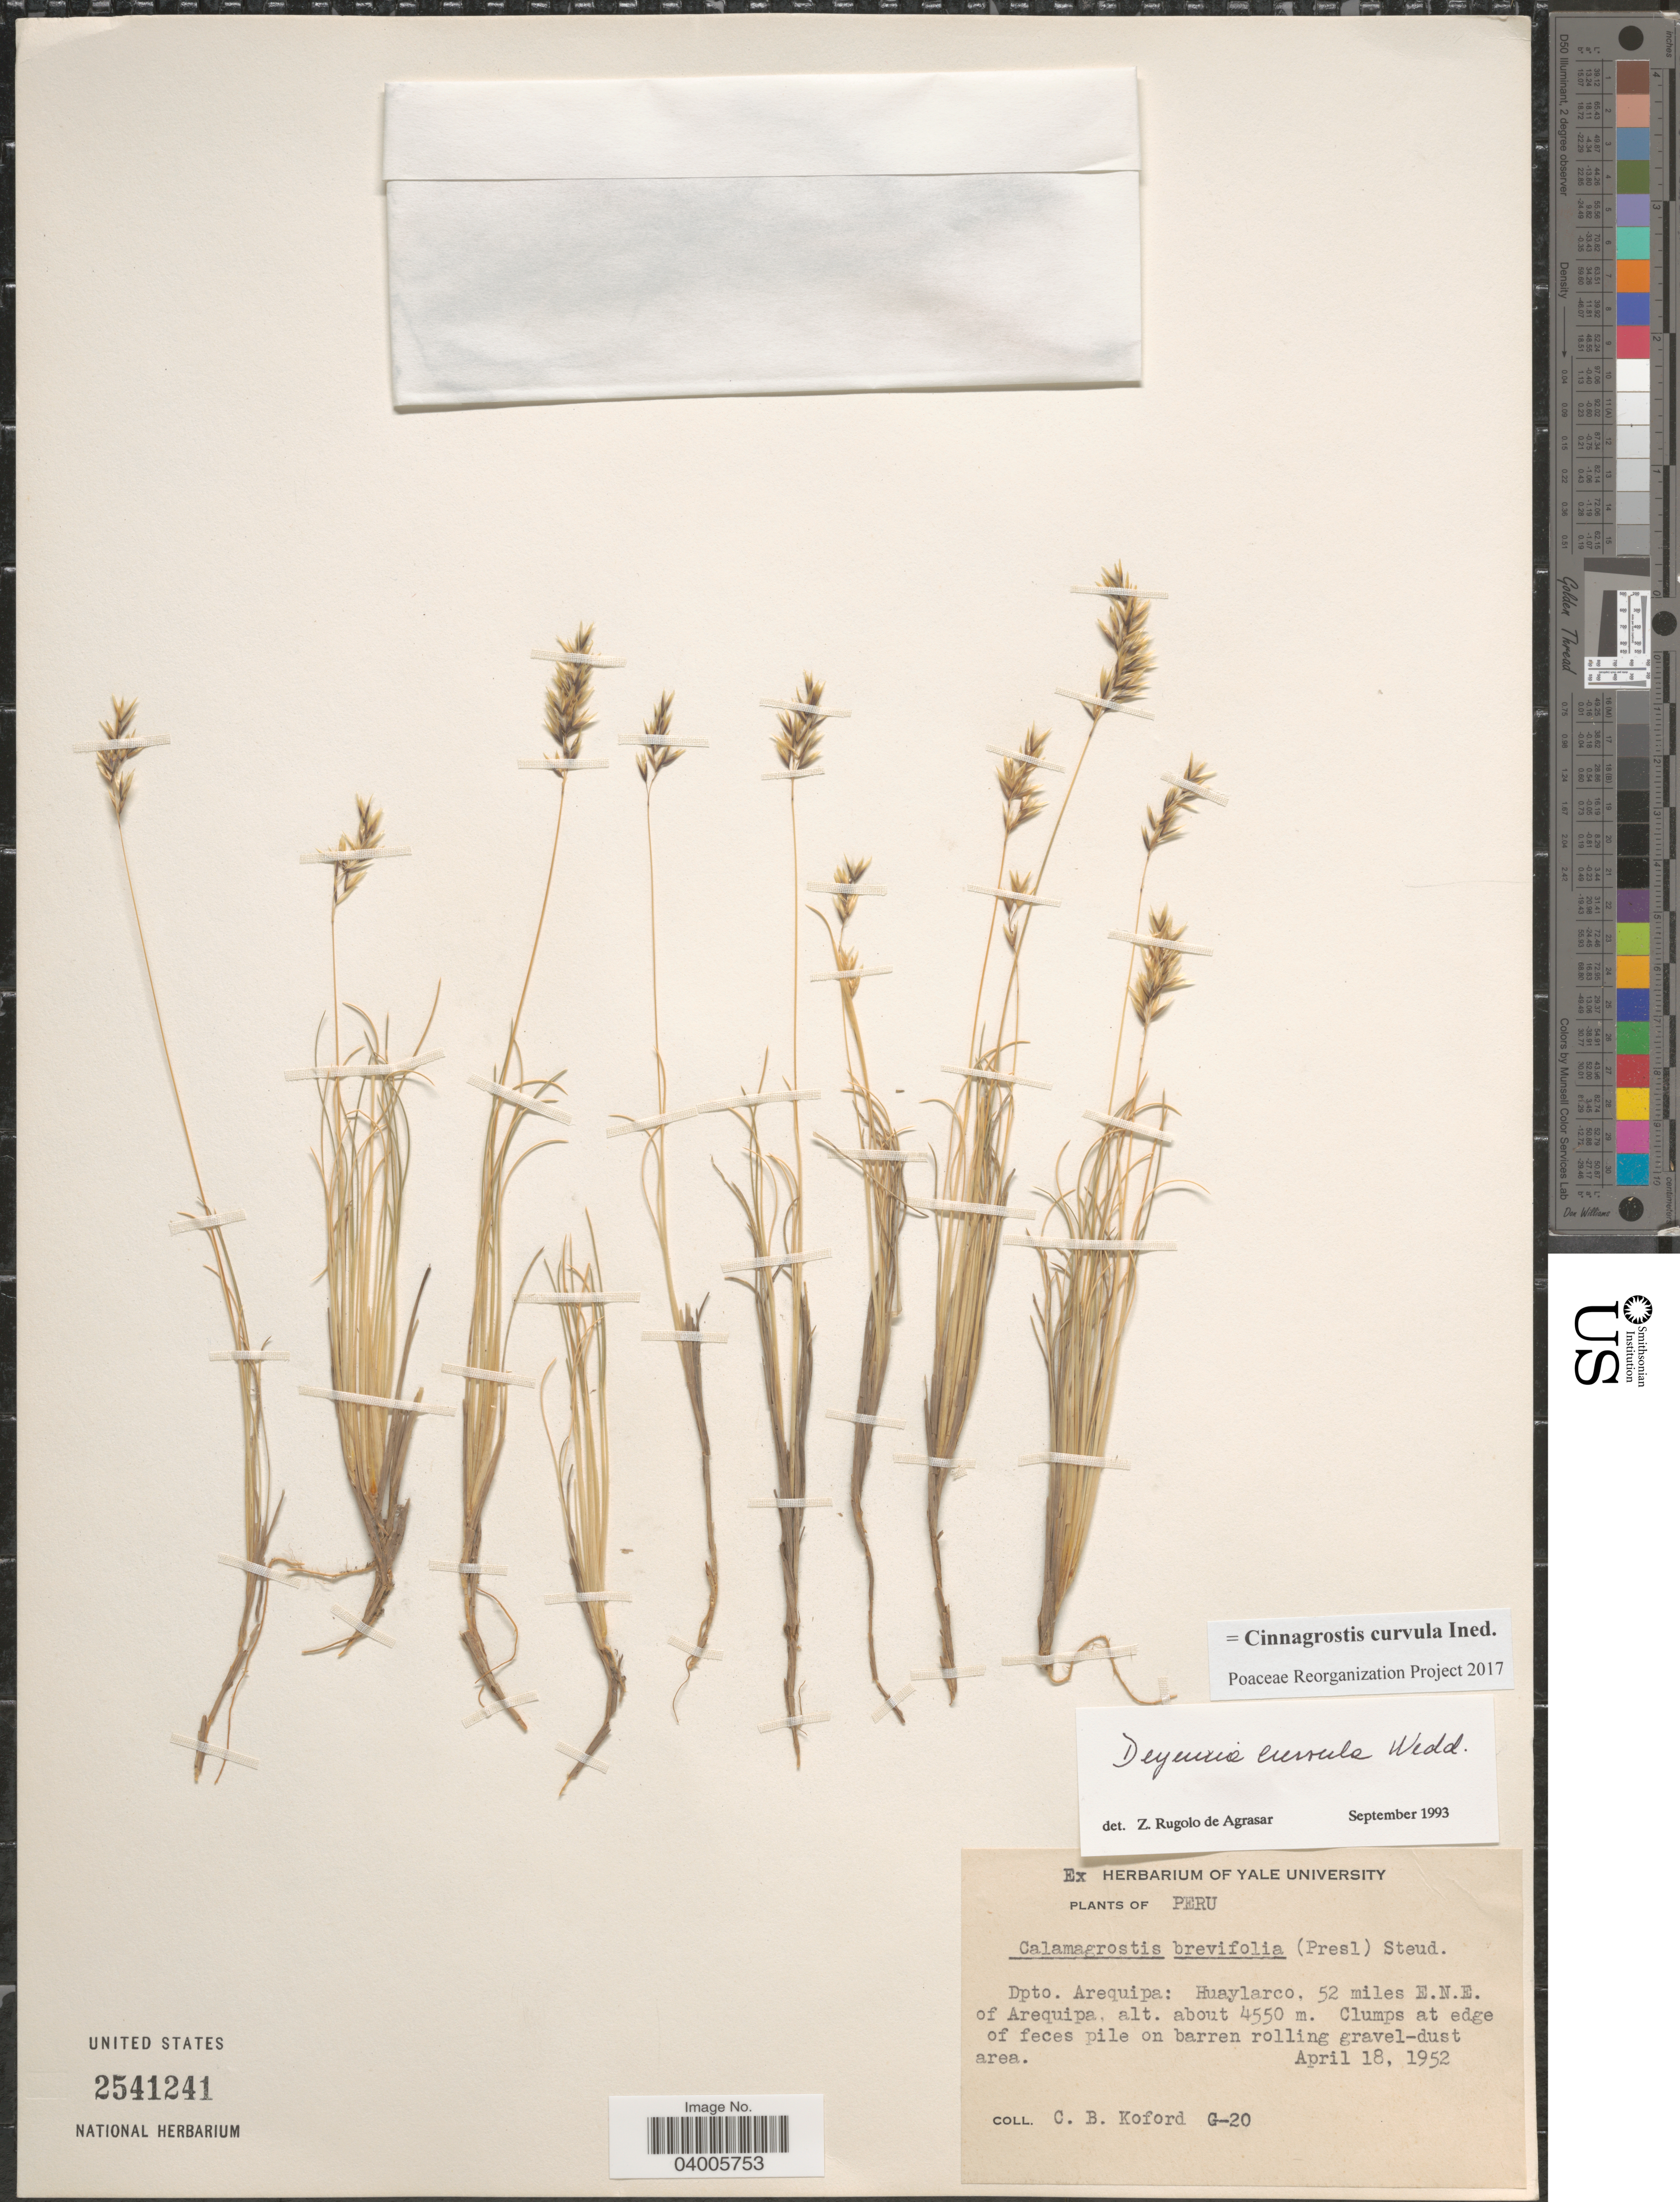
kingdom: Plantae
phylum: Tracheophyta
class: Liliopsida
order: Poales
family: Poaceae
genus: Cinnagrostis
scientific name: Cinnagrostis curvula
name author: (Wedd.) P.M. Peterson et al.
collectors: C. Koford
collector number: G-20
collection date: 1952-04-18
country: Peru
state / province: Arequipa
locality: Dpto. Arequipa: Huaylarco, 52 miles E.N.E. of Arequipa. Clumps at edge of feces pile on barren rolling gravel-dust area.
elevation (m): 4550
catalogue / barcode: US 2541241